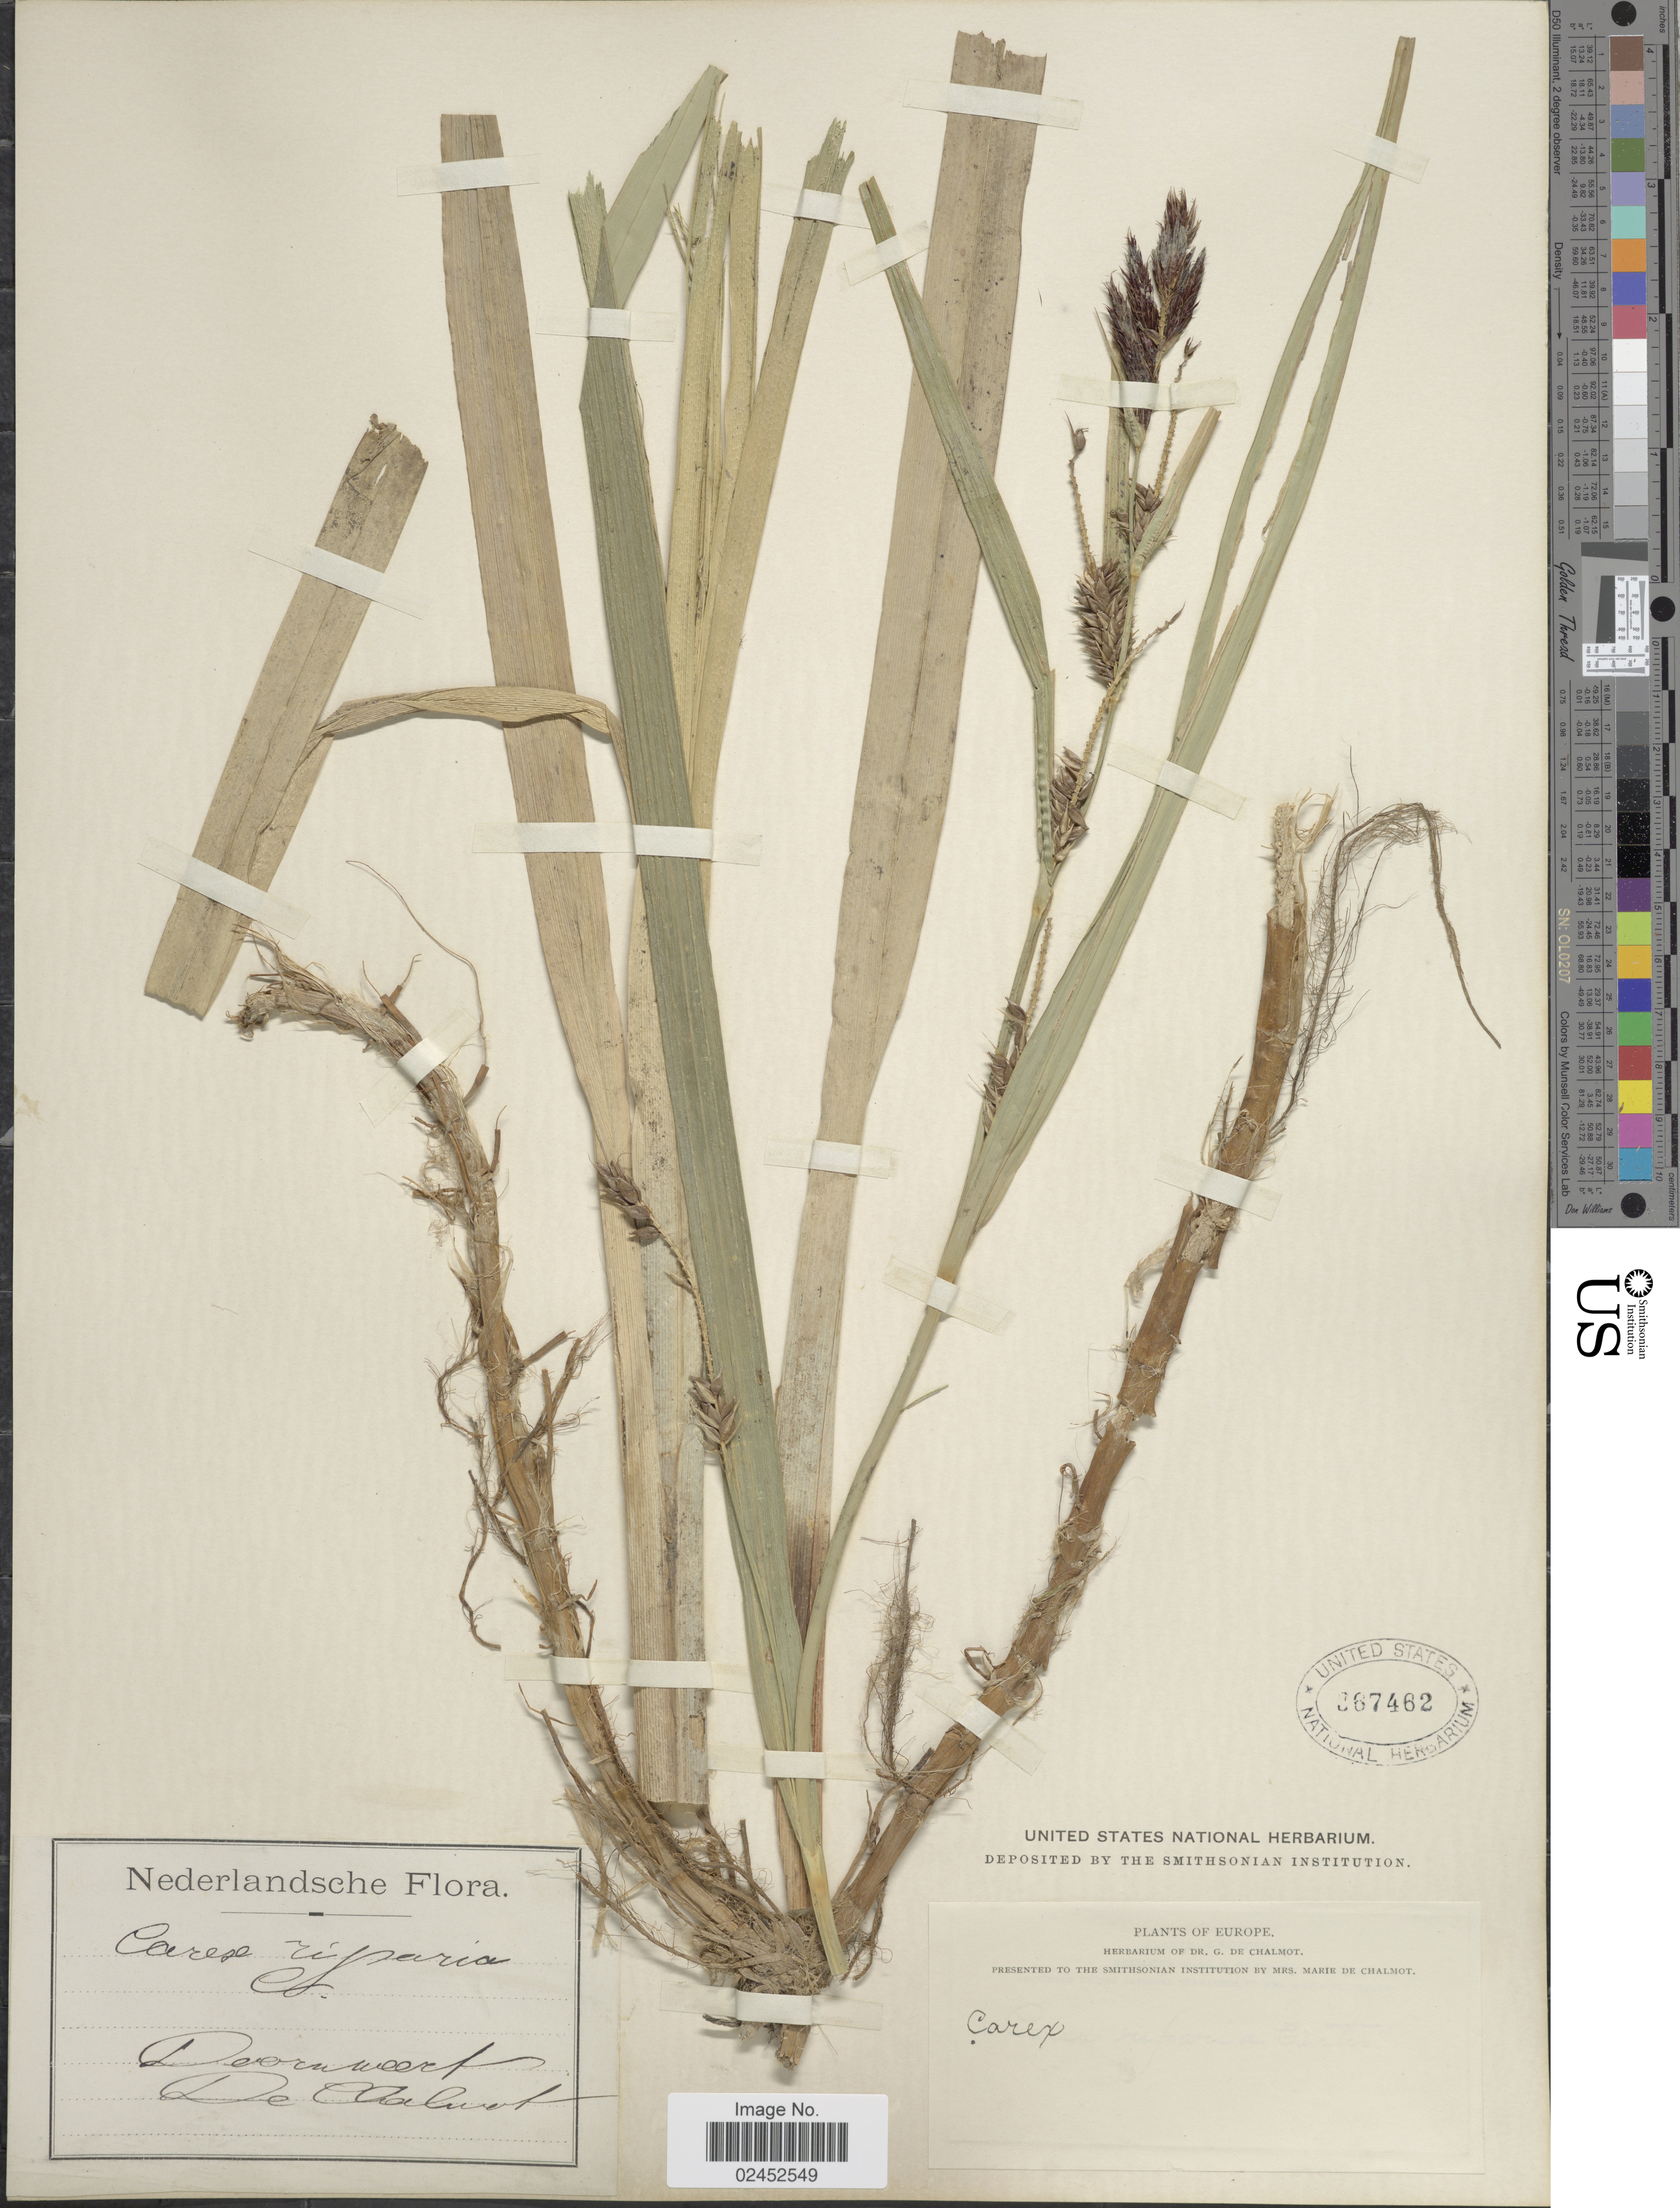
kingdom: Plantae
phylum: Tracheophyta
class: Liliopsida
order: Poales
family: Cyperaceae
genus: Carex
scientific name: Carex riparia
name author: Curtis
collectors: G. de Chalmot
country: Netherlands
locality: Doornweert [interpreted]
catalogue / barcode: US 367462